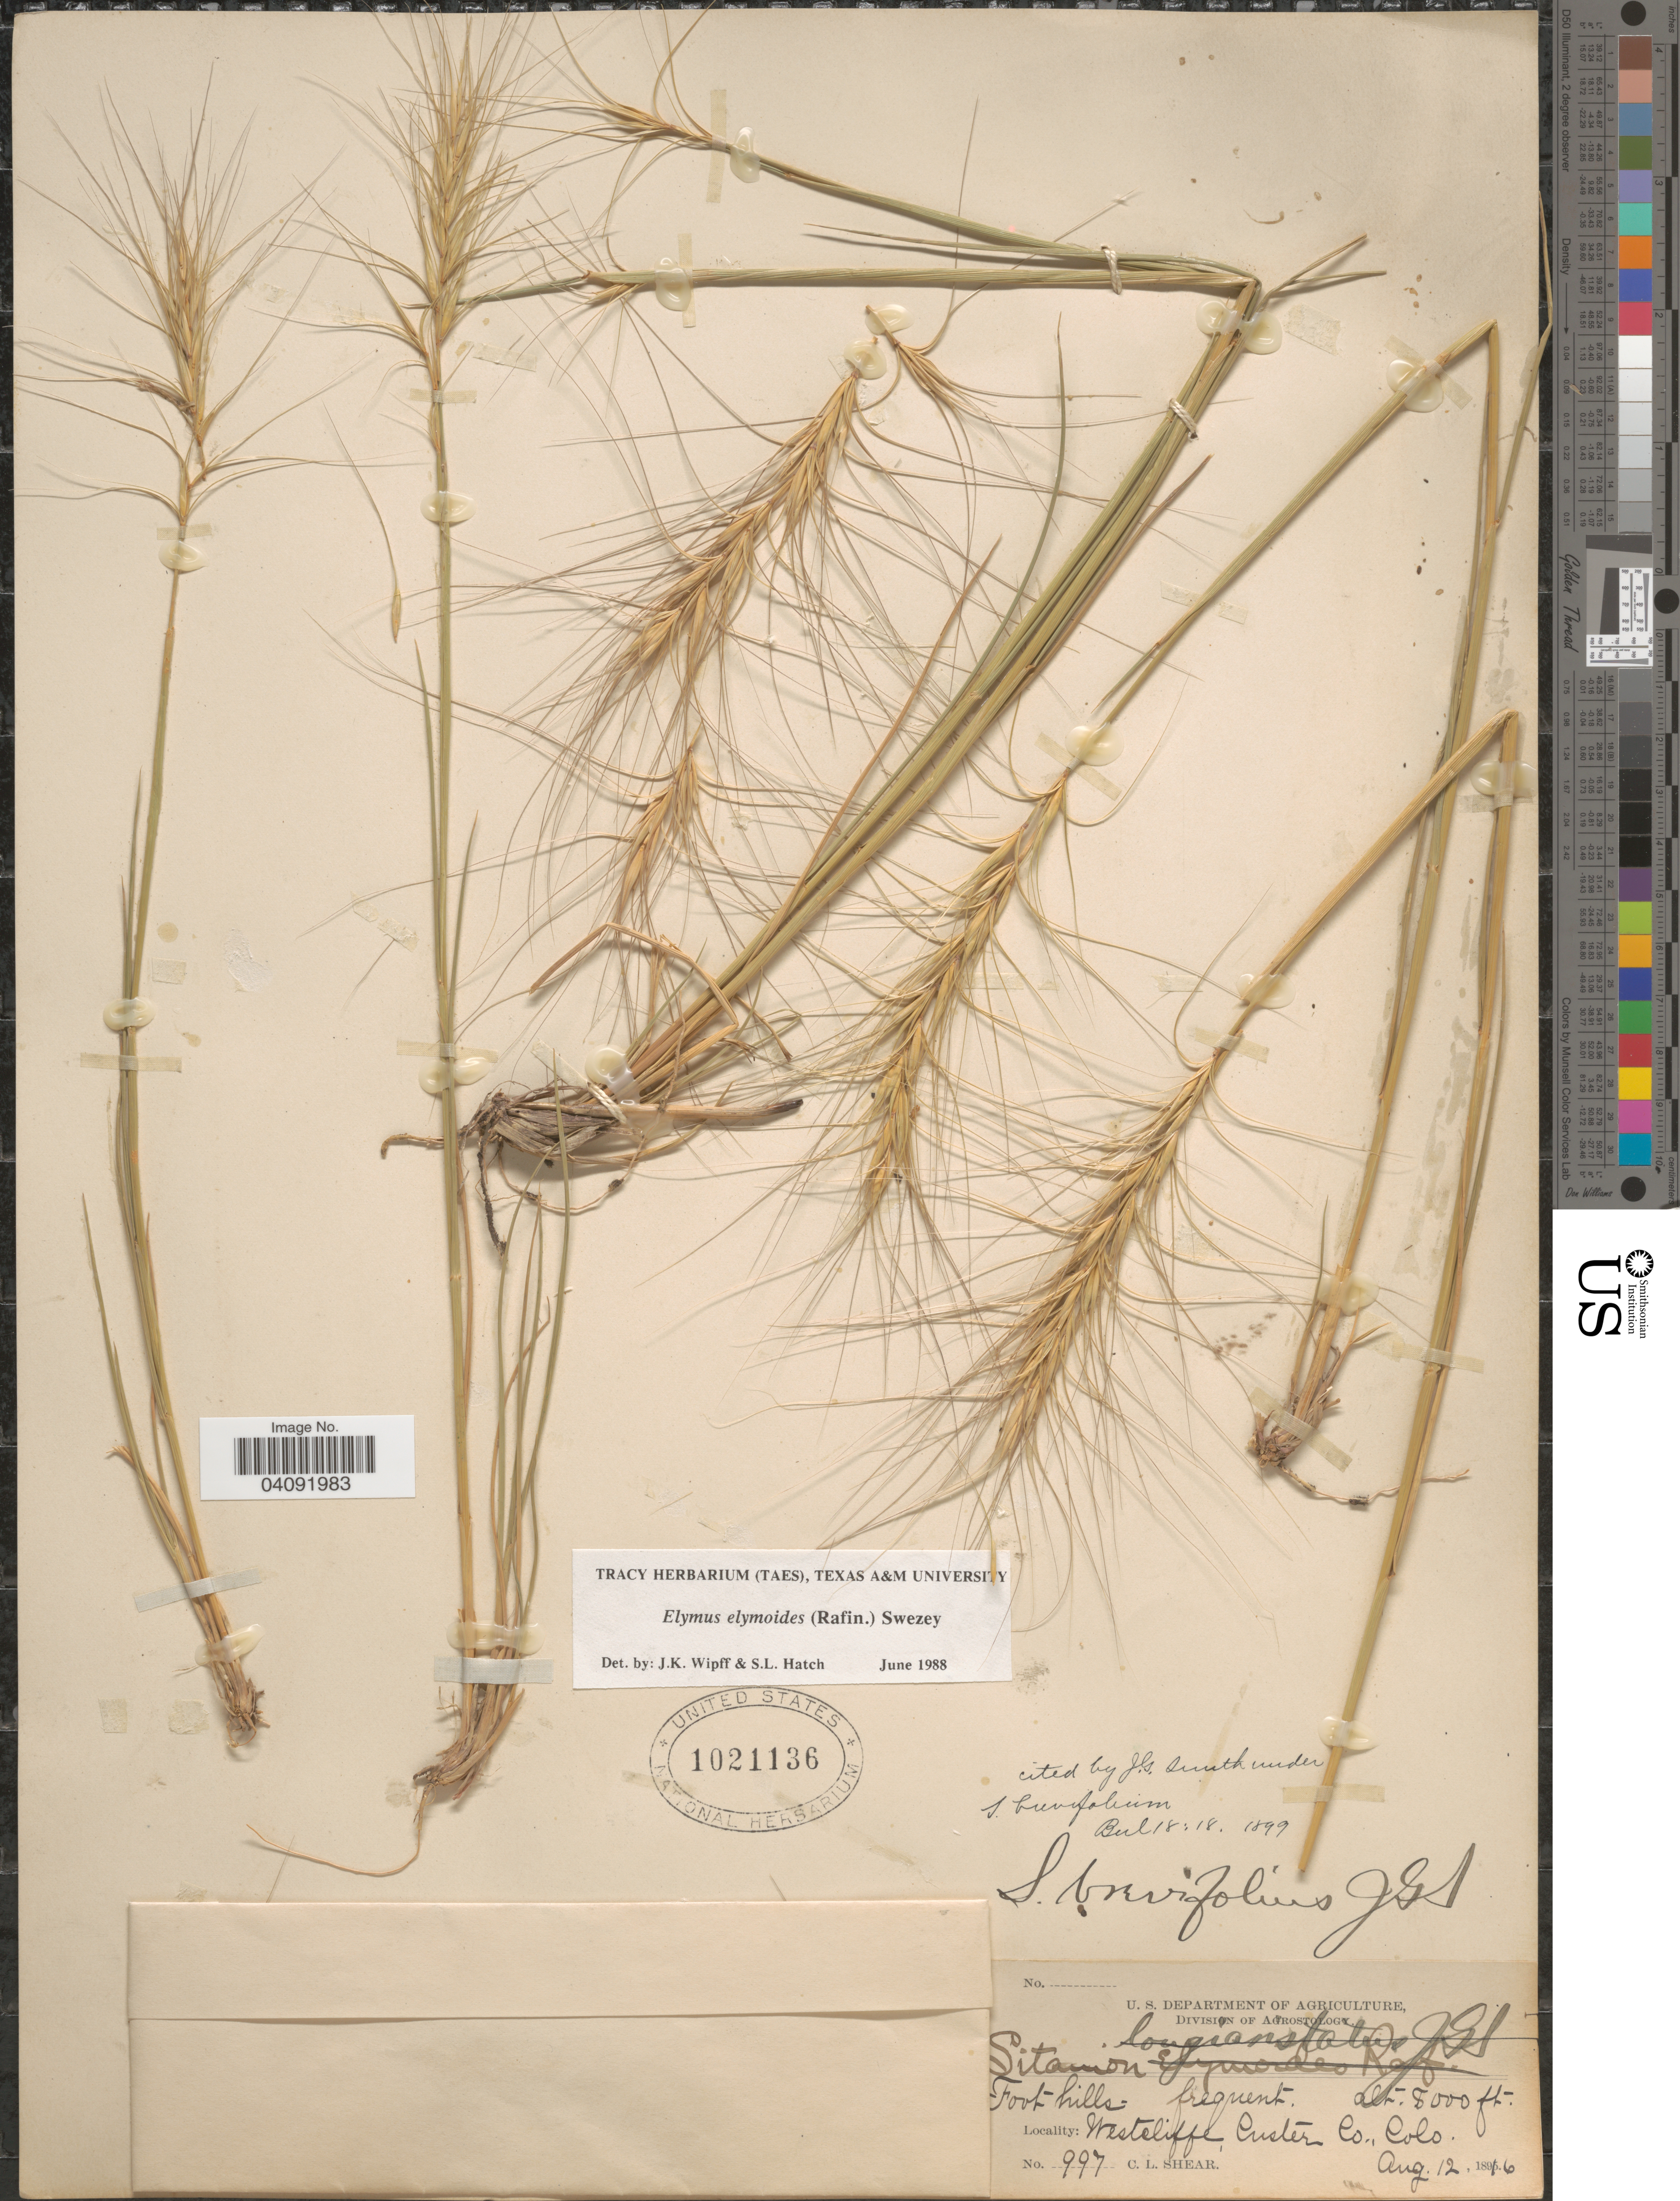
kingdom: Plantae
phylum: Tracheophyta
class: Liliopsida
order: Poales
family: Poaceae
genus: Elymus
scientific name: Elymus elymoides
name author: (Raf.) Swezey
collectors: C. L. Shear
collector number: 997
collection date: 1896-08-12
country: United States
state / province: Colorado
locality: Foot hills frequent. Westcliffe, Custer Co.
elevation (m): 2438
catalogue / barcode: US 1021136